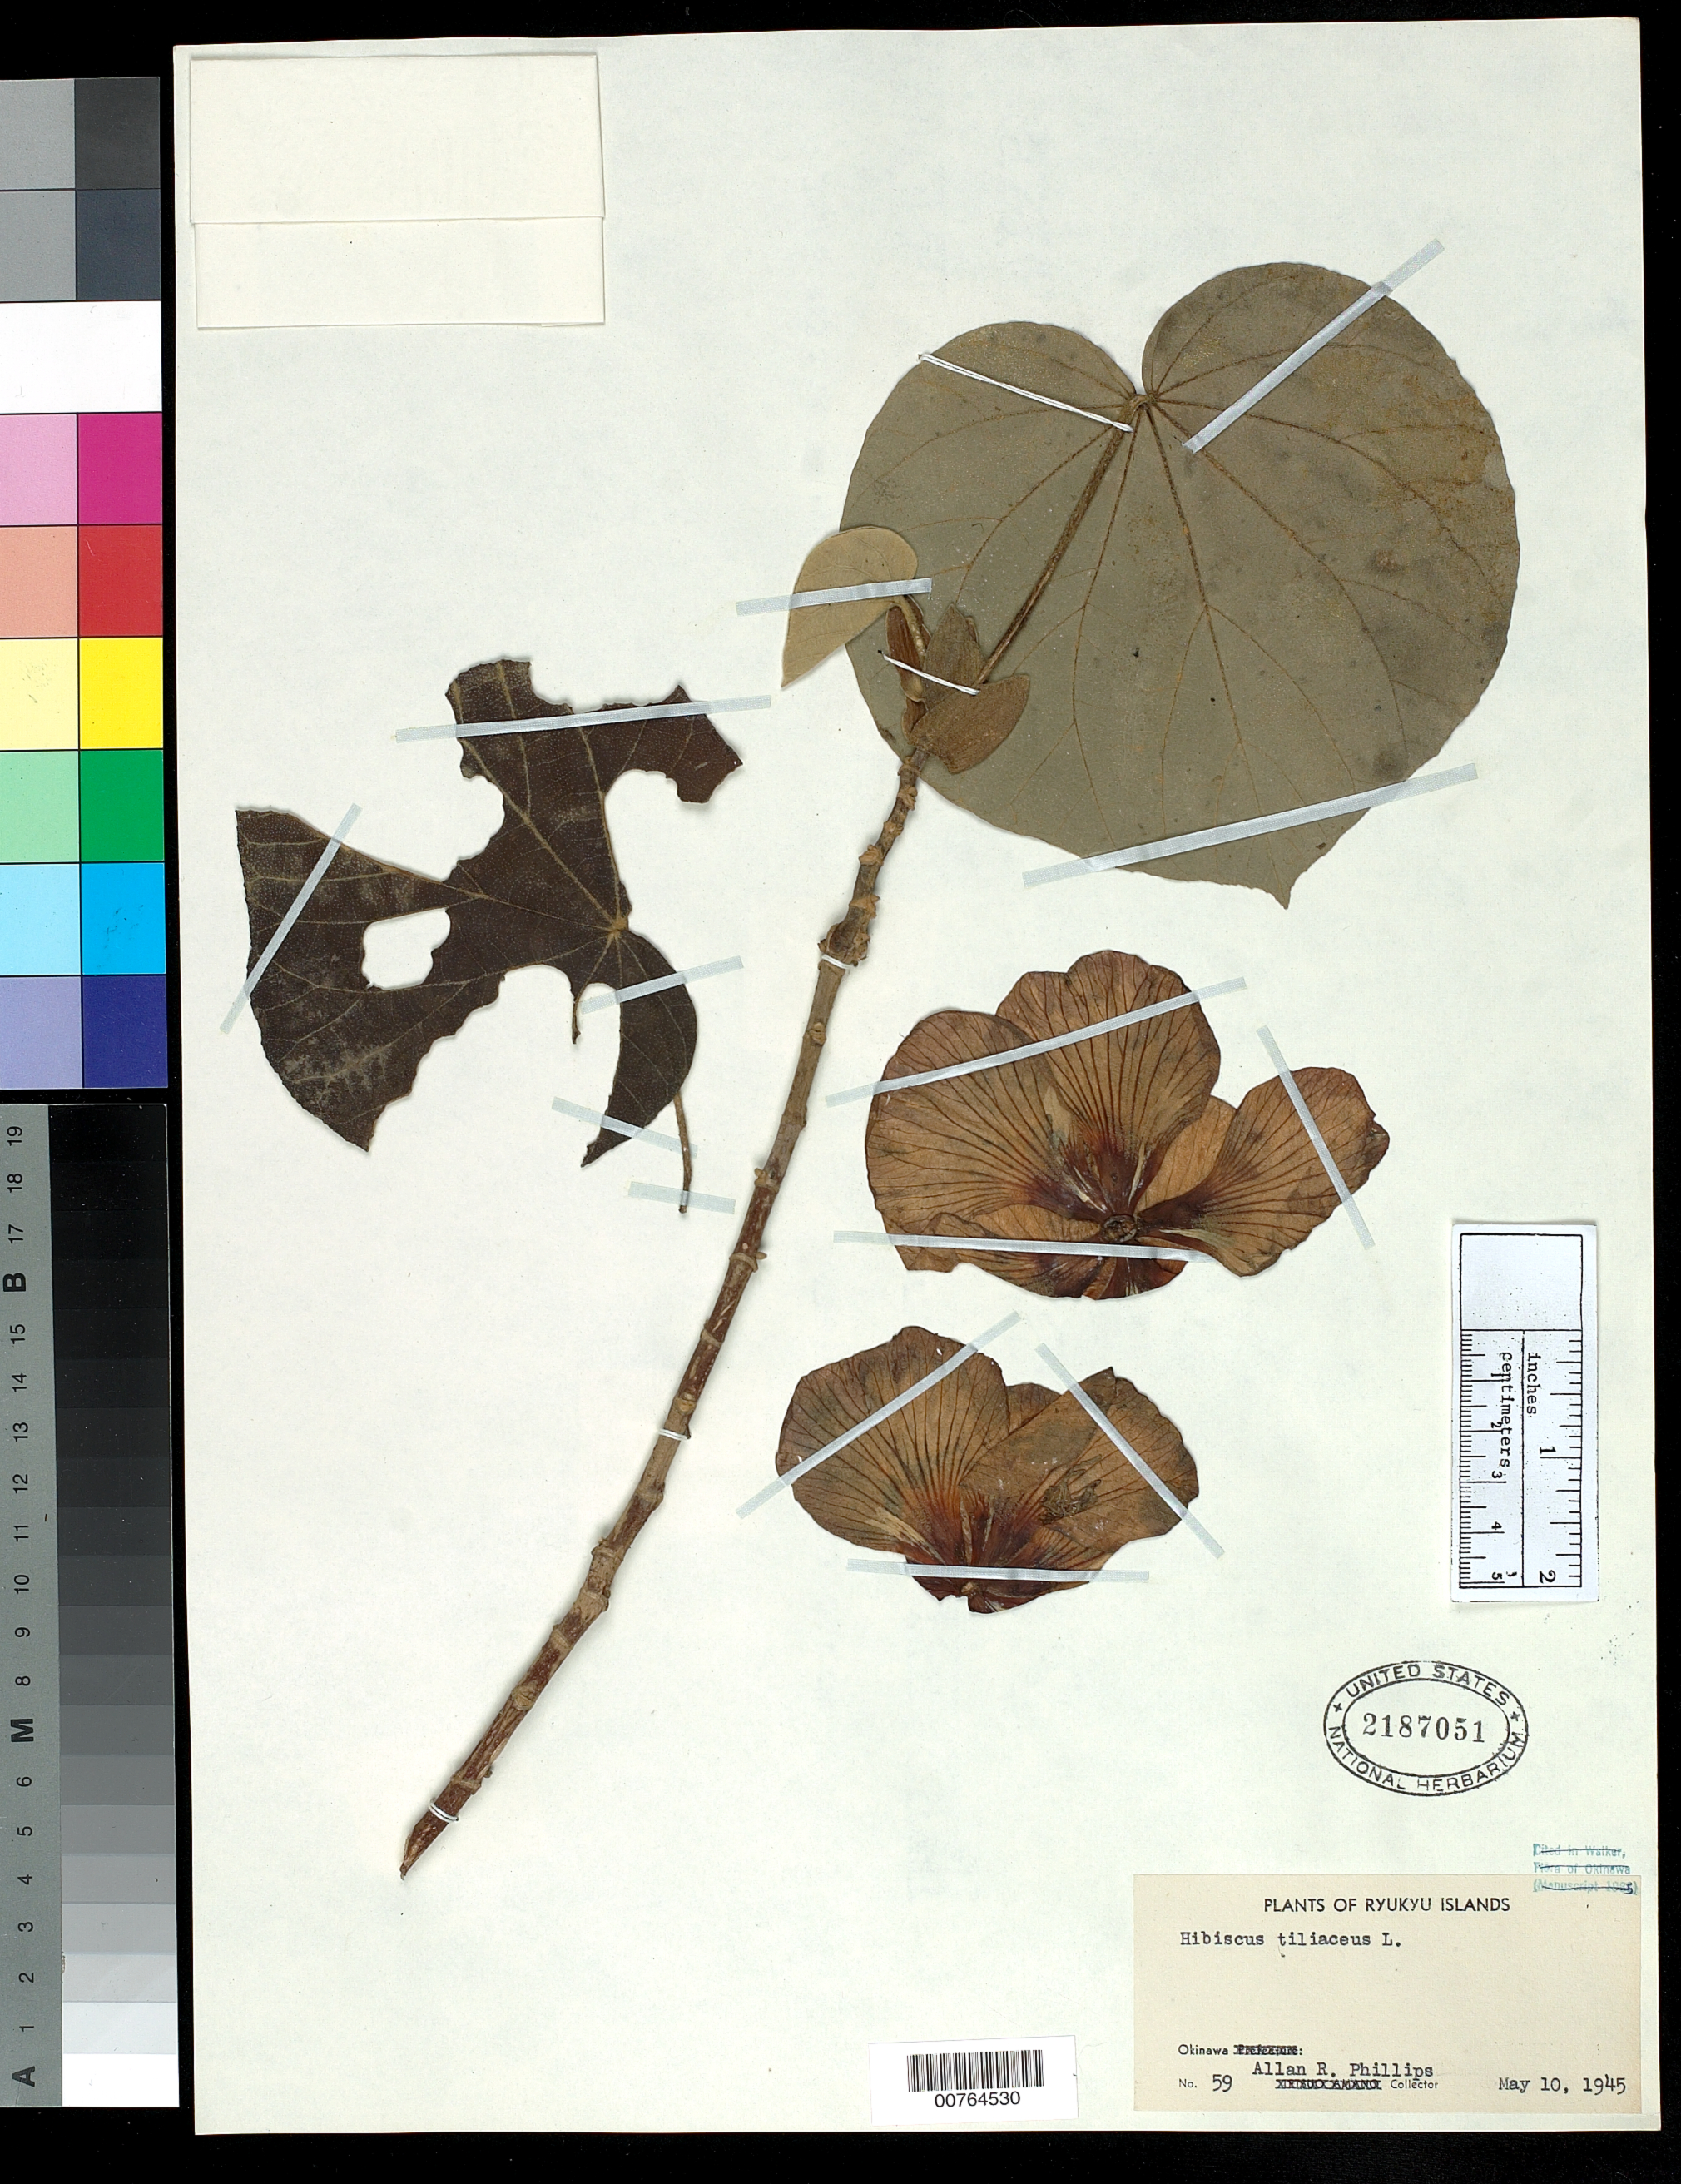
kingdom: Plantae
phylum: Tracheophyta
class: Magnoliopsida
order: Malvales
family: Malvaceae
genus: Talipariti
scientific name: Talipariti tiliaceum var. tiliaceum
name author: (L.) Fryxell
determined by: Dorr, Laurence J., Curator (BOT), Smithsonian Institution - National Museum of Natural History (UNITED STATES)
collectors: A. R. Phillips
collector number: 59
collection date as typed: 10 May 1945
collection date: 1945-05-10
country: Japan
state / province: Okinawa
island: Okinawa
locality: Okinawa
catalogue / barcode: US 2187051